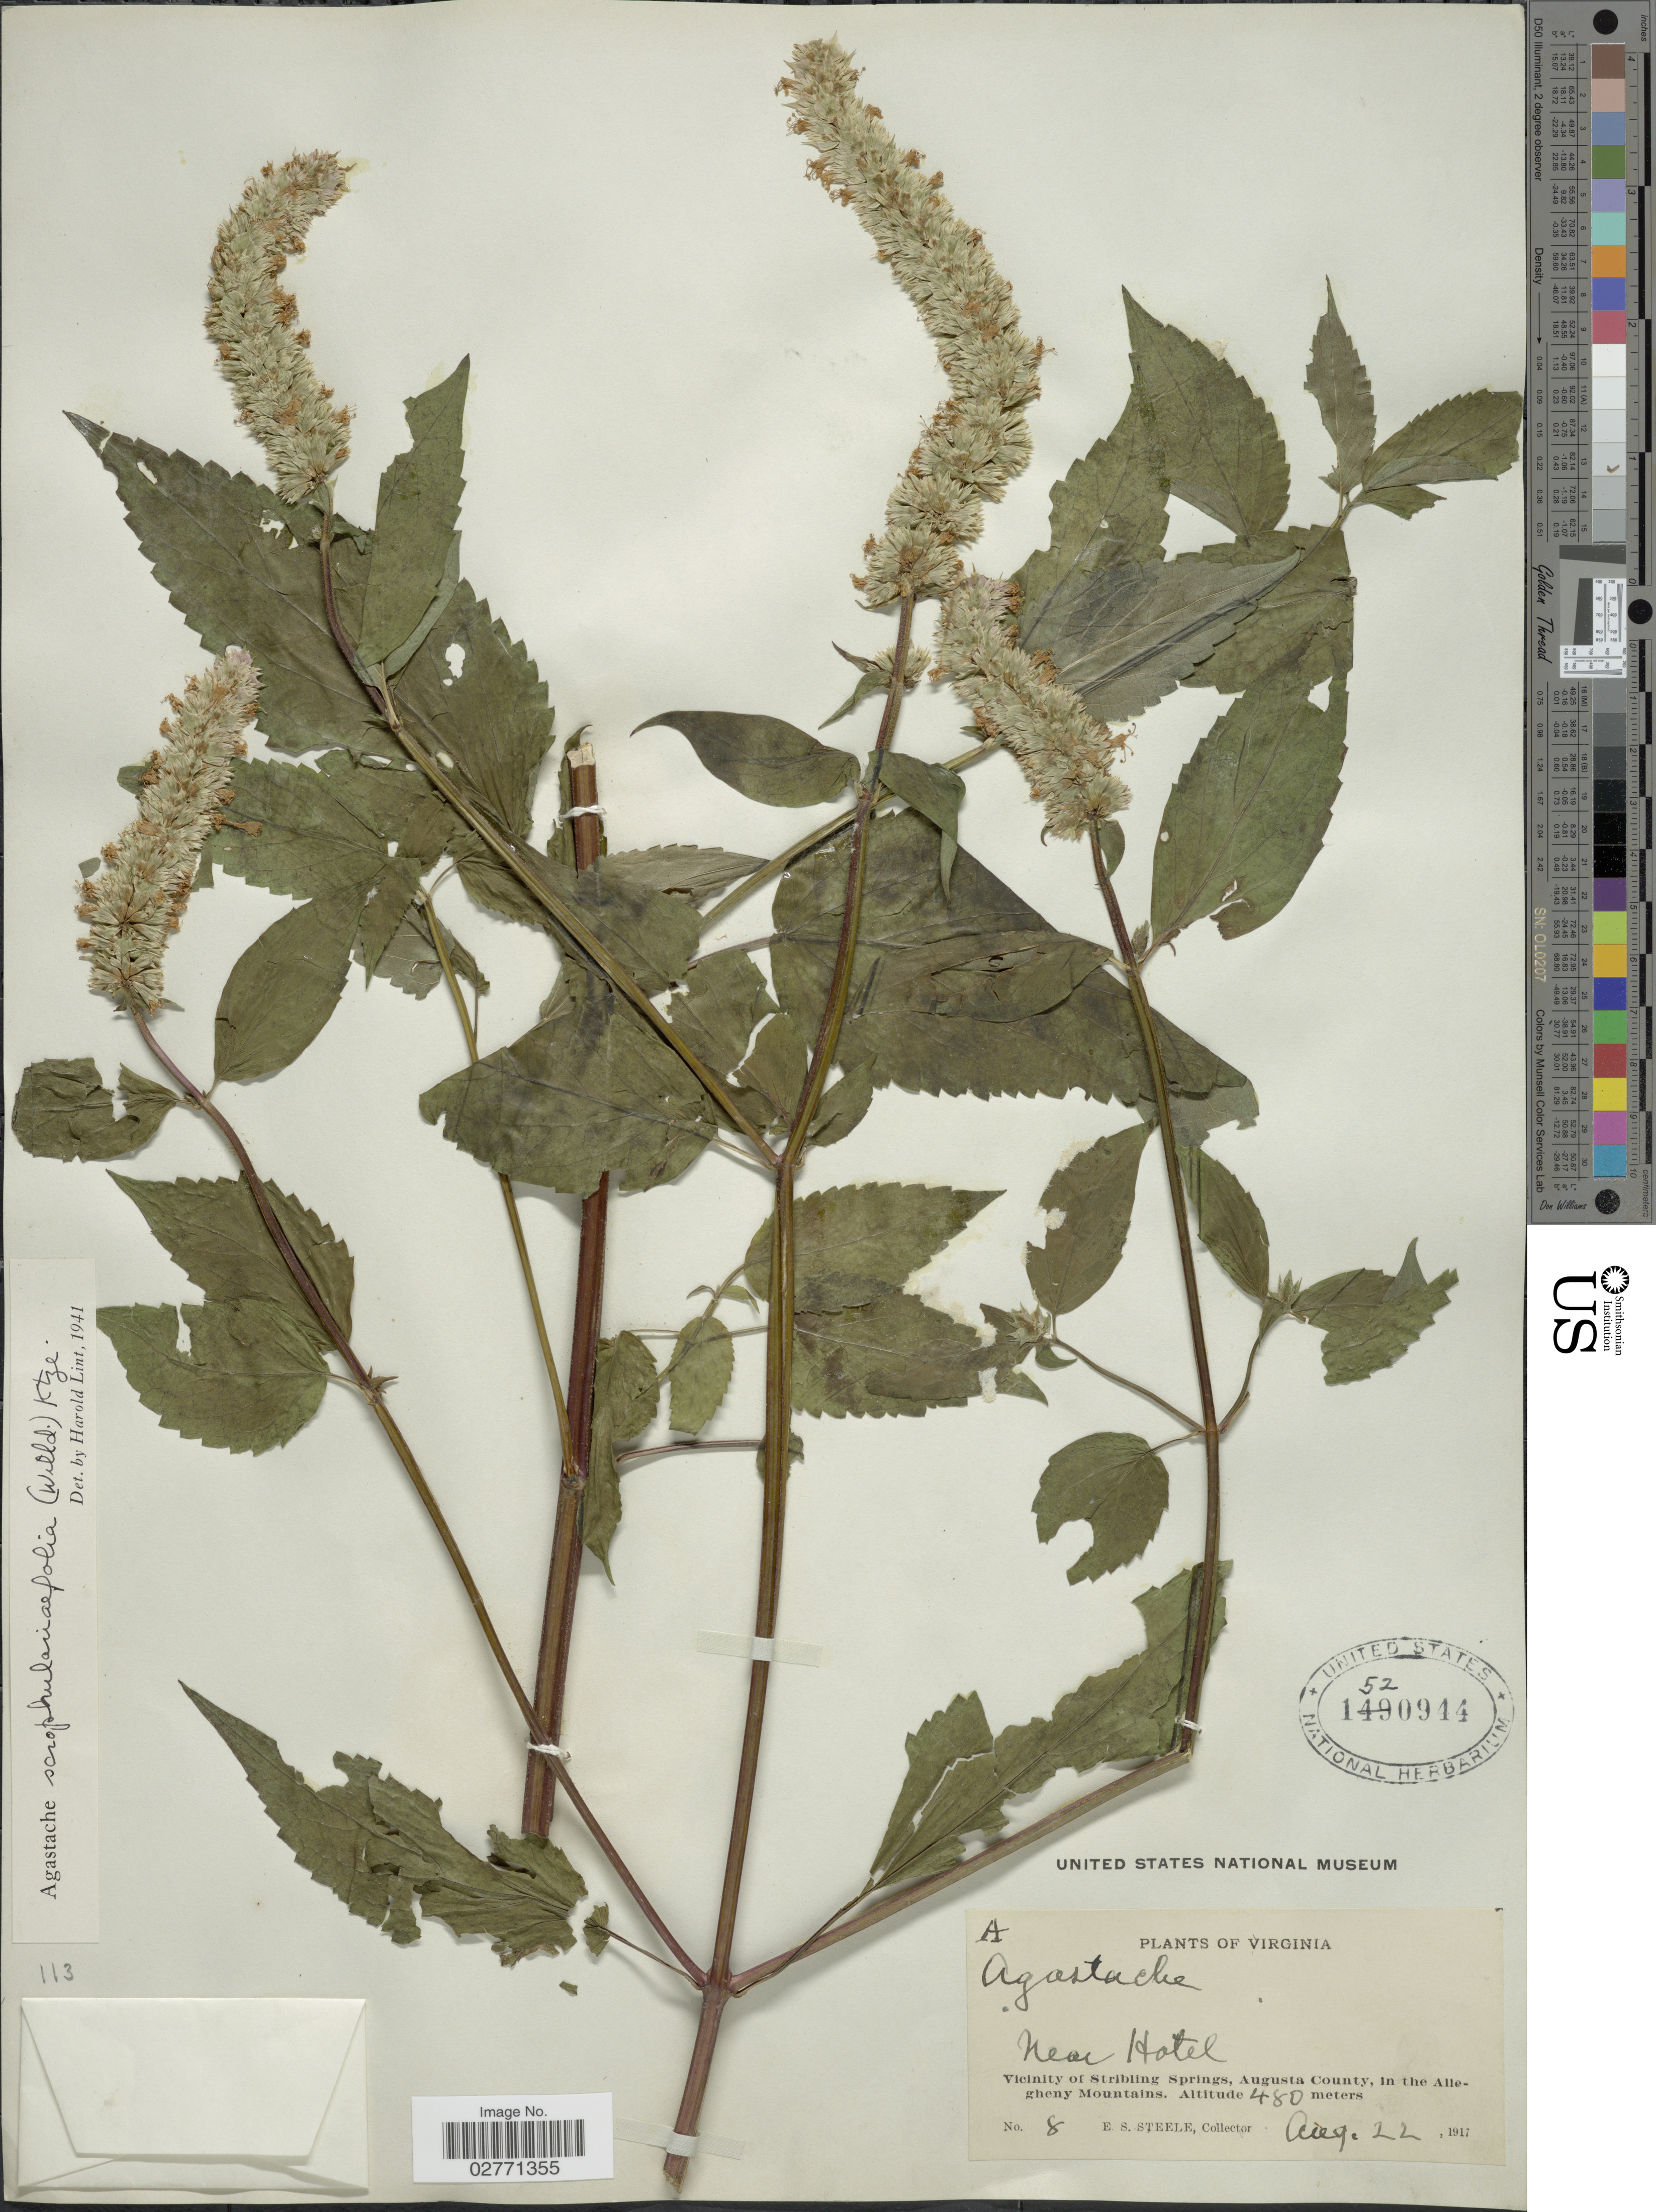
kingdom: Plantae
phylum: Tracheophyta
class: Magnoliopsida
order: Lamiales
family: Lamiaceae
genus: Agastache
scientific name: Agastache scrophulariifolia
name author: (Willd.) Kuntze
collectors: E. Steele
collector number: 8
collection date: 1917-08-22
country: United States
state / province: Virginia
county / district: Augusta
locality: Near Hotel. Vicinity of Stribling Springs, Augusta County, in the Allegheny Mountains.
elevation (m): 480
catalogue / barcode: US 1520944